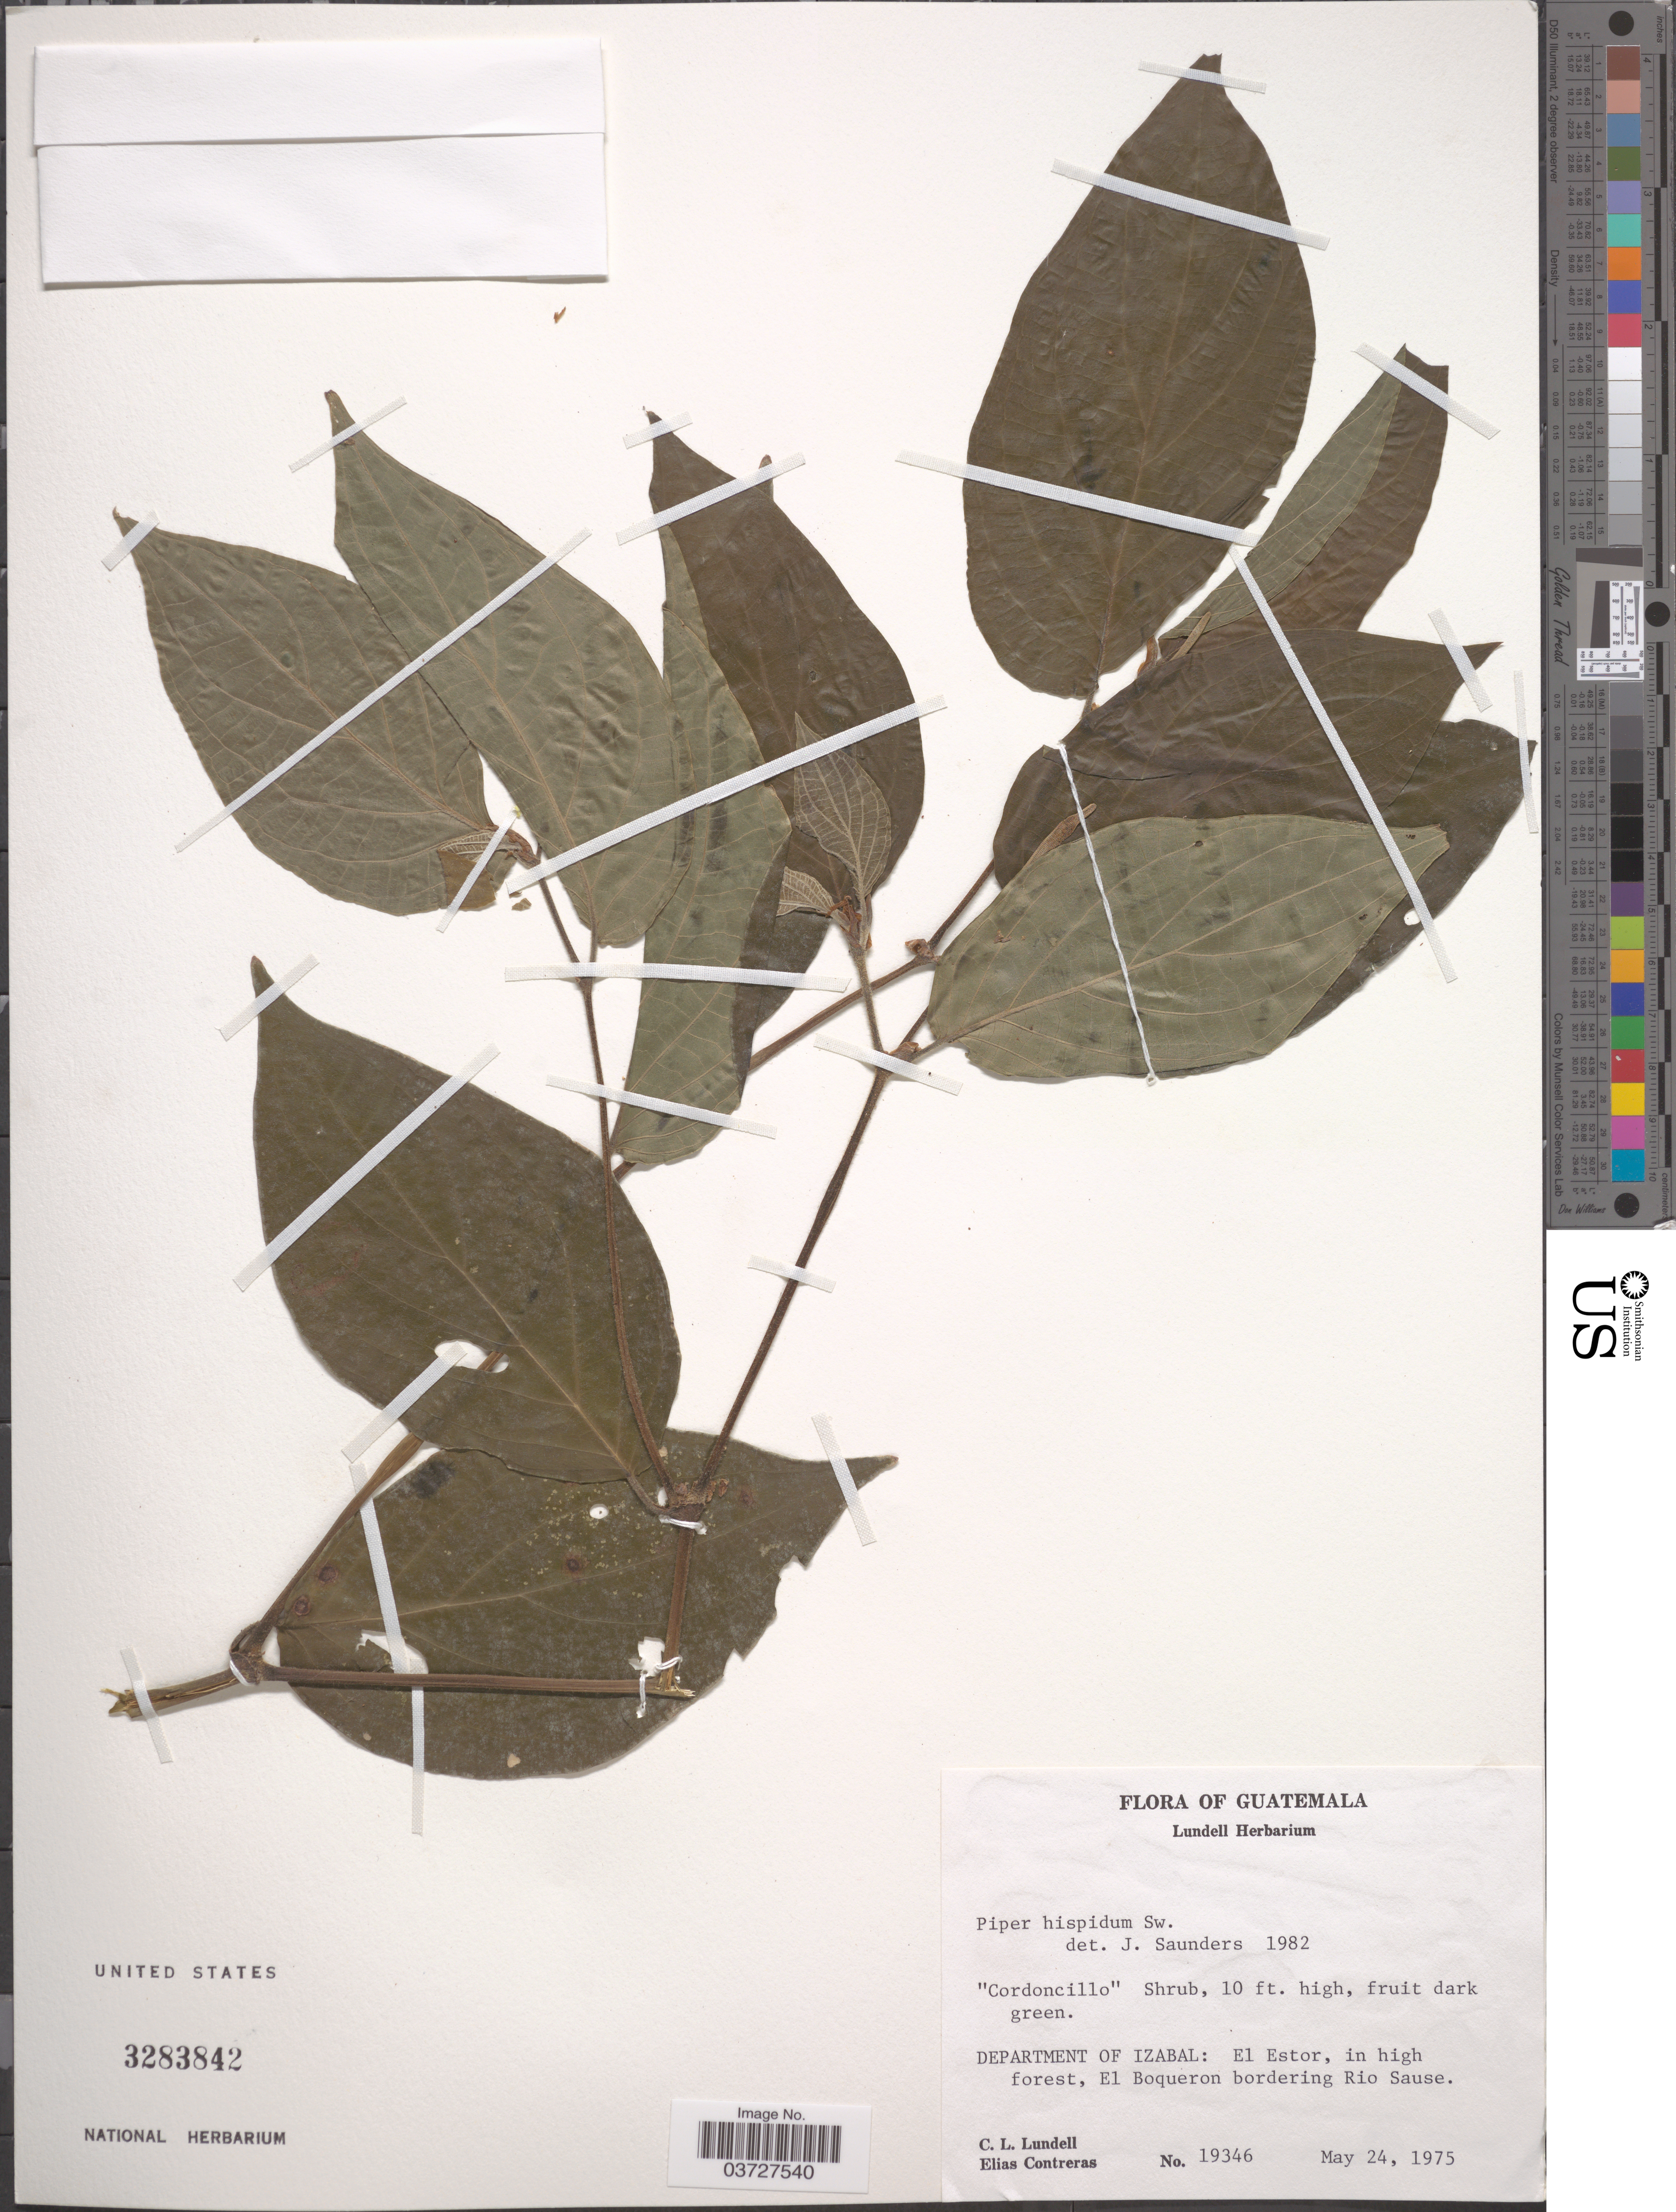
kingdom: Plantae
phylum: Tracheophyta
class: Magnoliopsida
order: Piperales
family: Piperaceae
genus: Piper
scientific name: Piper hispidum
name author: Sw.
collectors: C. L. Lundell & E. Contreras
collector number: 19346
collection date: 1975-05-24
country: Guatemala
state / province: Izabal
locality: Department of Izabal: El Estor, in high forest, El Boqueron bordering Rio Sause.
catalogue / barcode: US 3283842